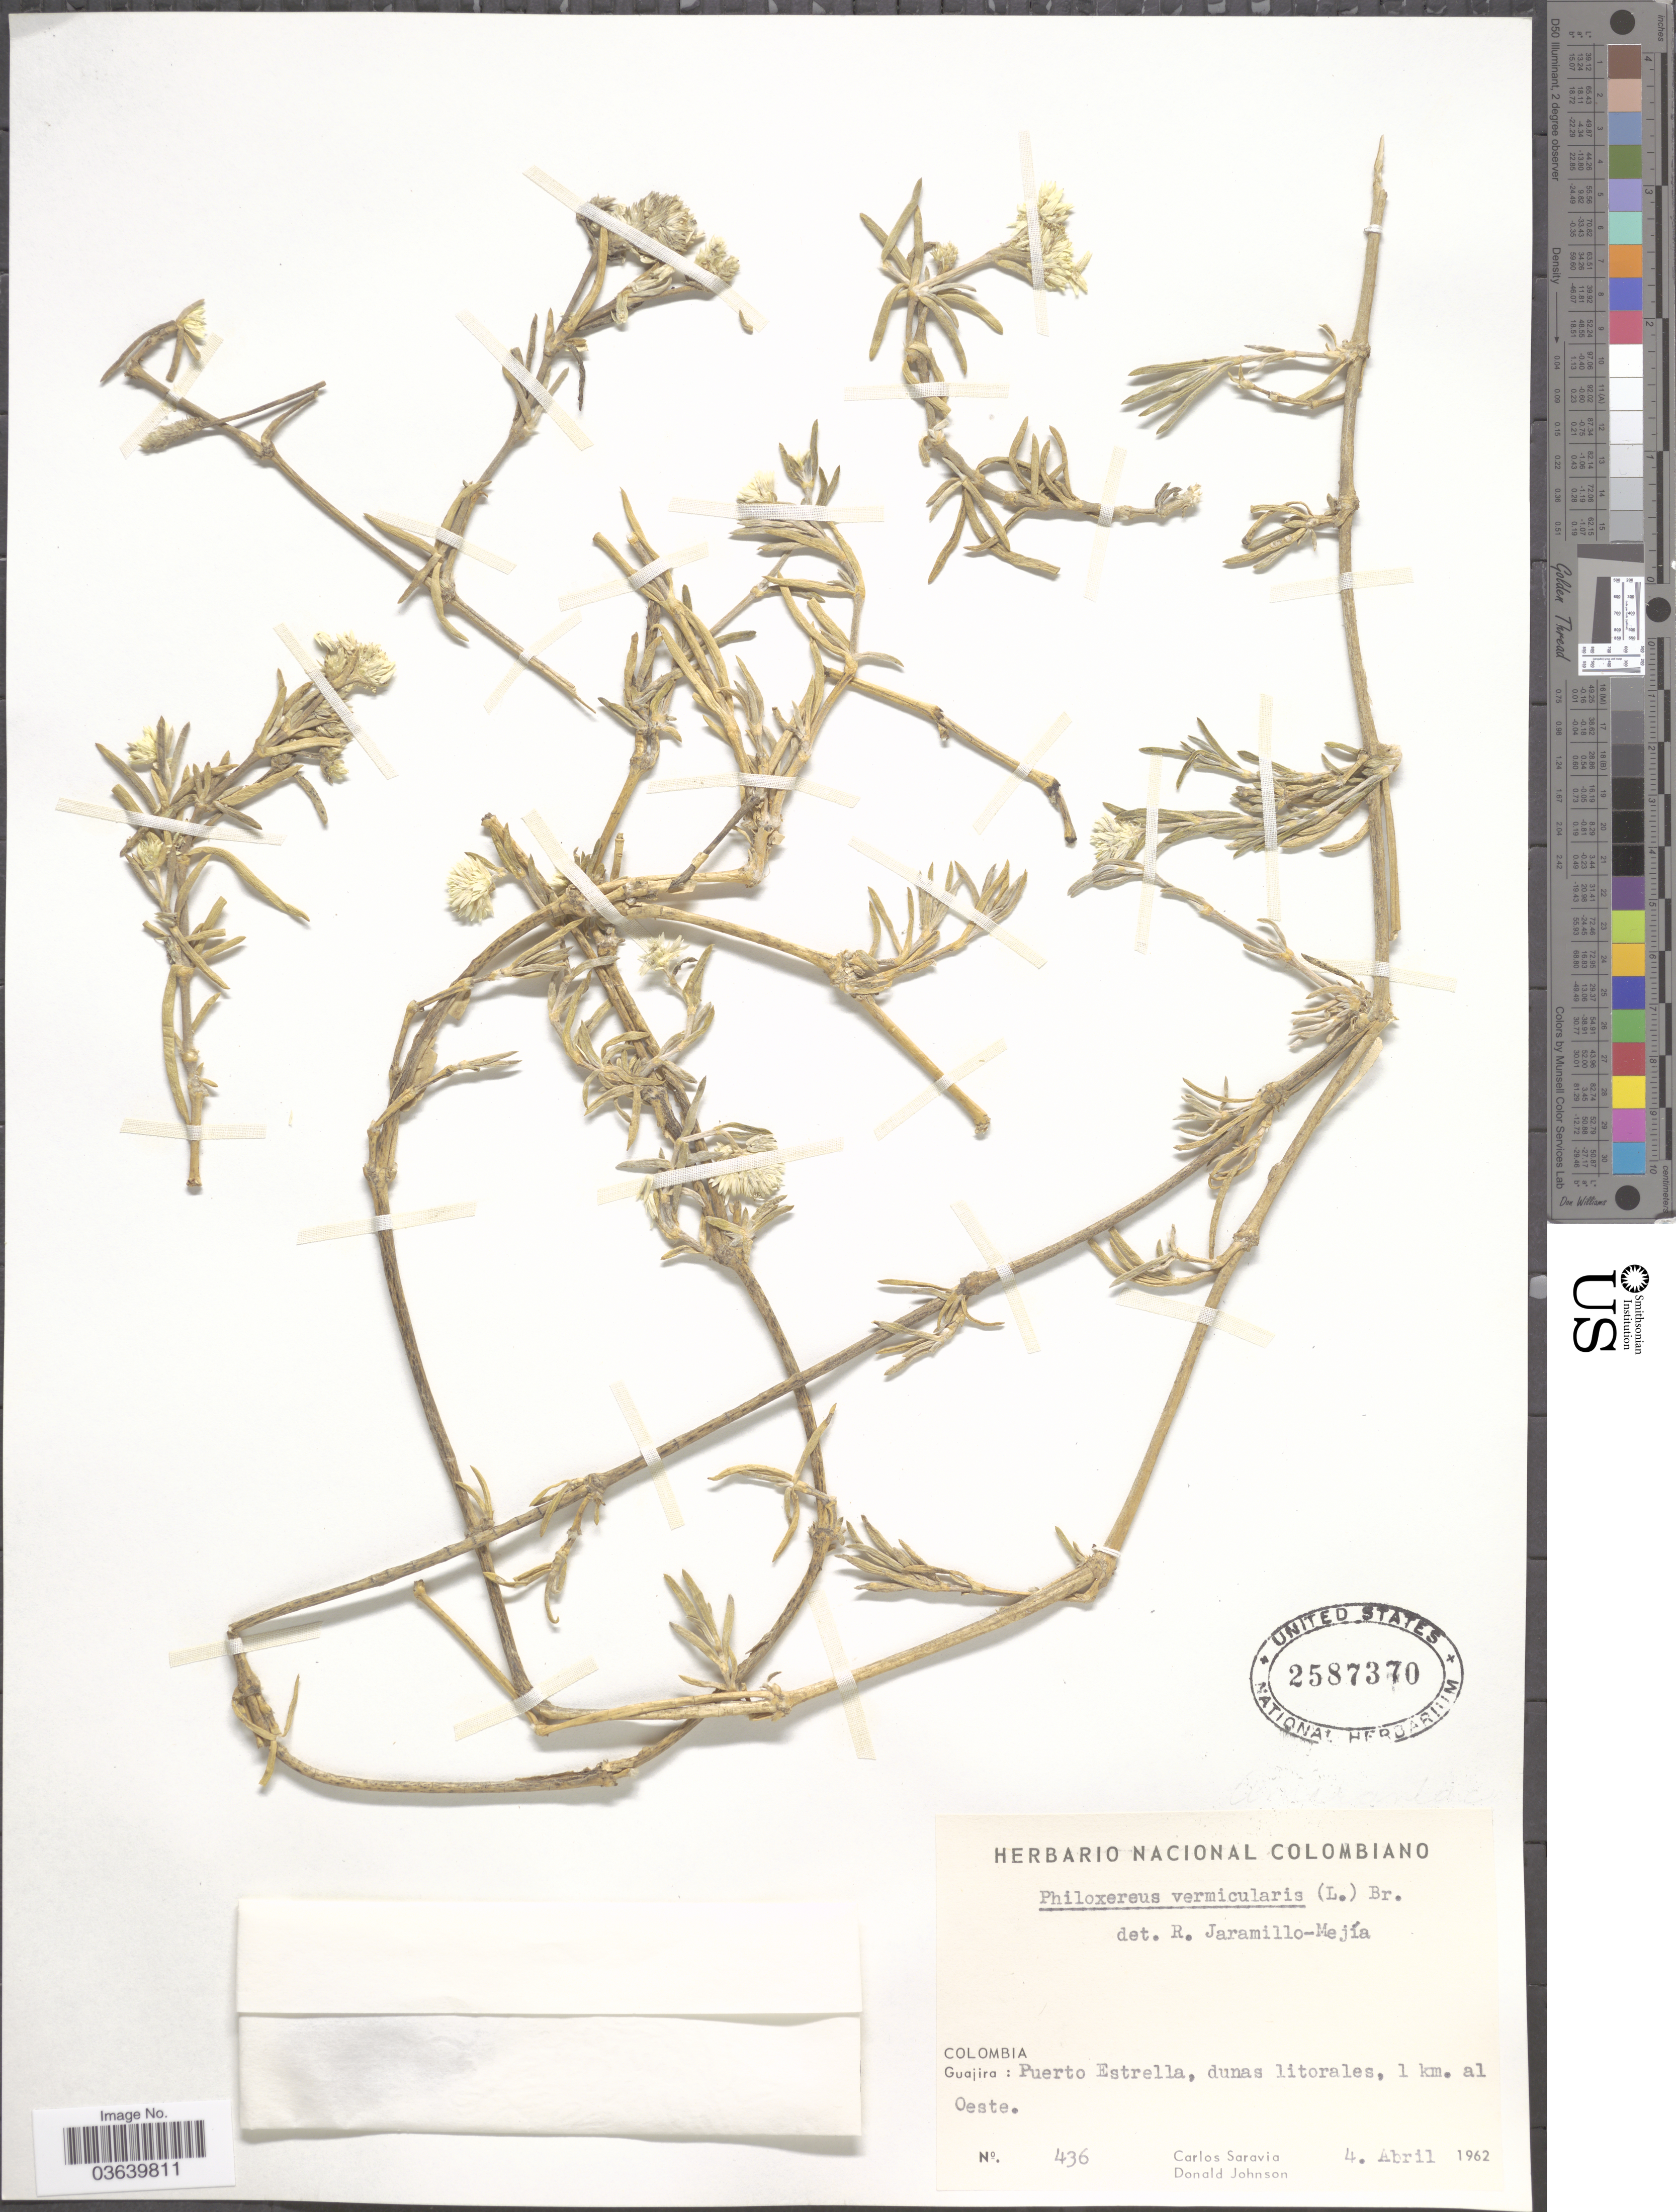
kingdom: Plantae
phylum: Tracheophyta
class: Magnoliopsida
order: Caryophyllales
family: Amaranthaceae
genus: Gomphrena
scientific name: Gomphrena vermicularis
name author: L.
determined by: Strong, Mark T., (BOT), Smithsonian Institution - National Museum of Natural History (UNITED STATES)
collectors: C. Saravia & D. Johnson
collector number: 436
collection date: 1962-04-04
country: Colombia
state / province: La Guajira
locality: Guajira: Puerto Estrella, dunas litorales, 1 km. al Oeste.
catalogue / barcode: US 2587370